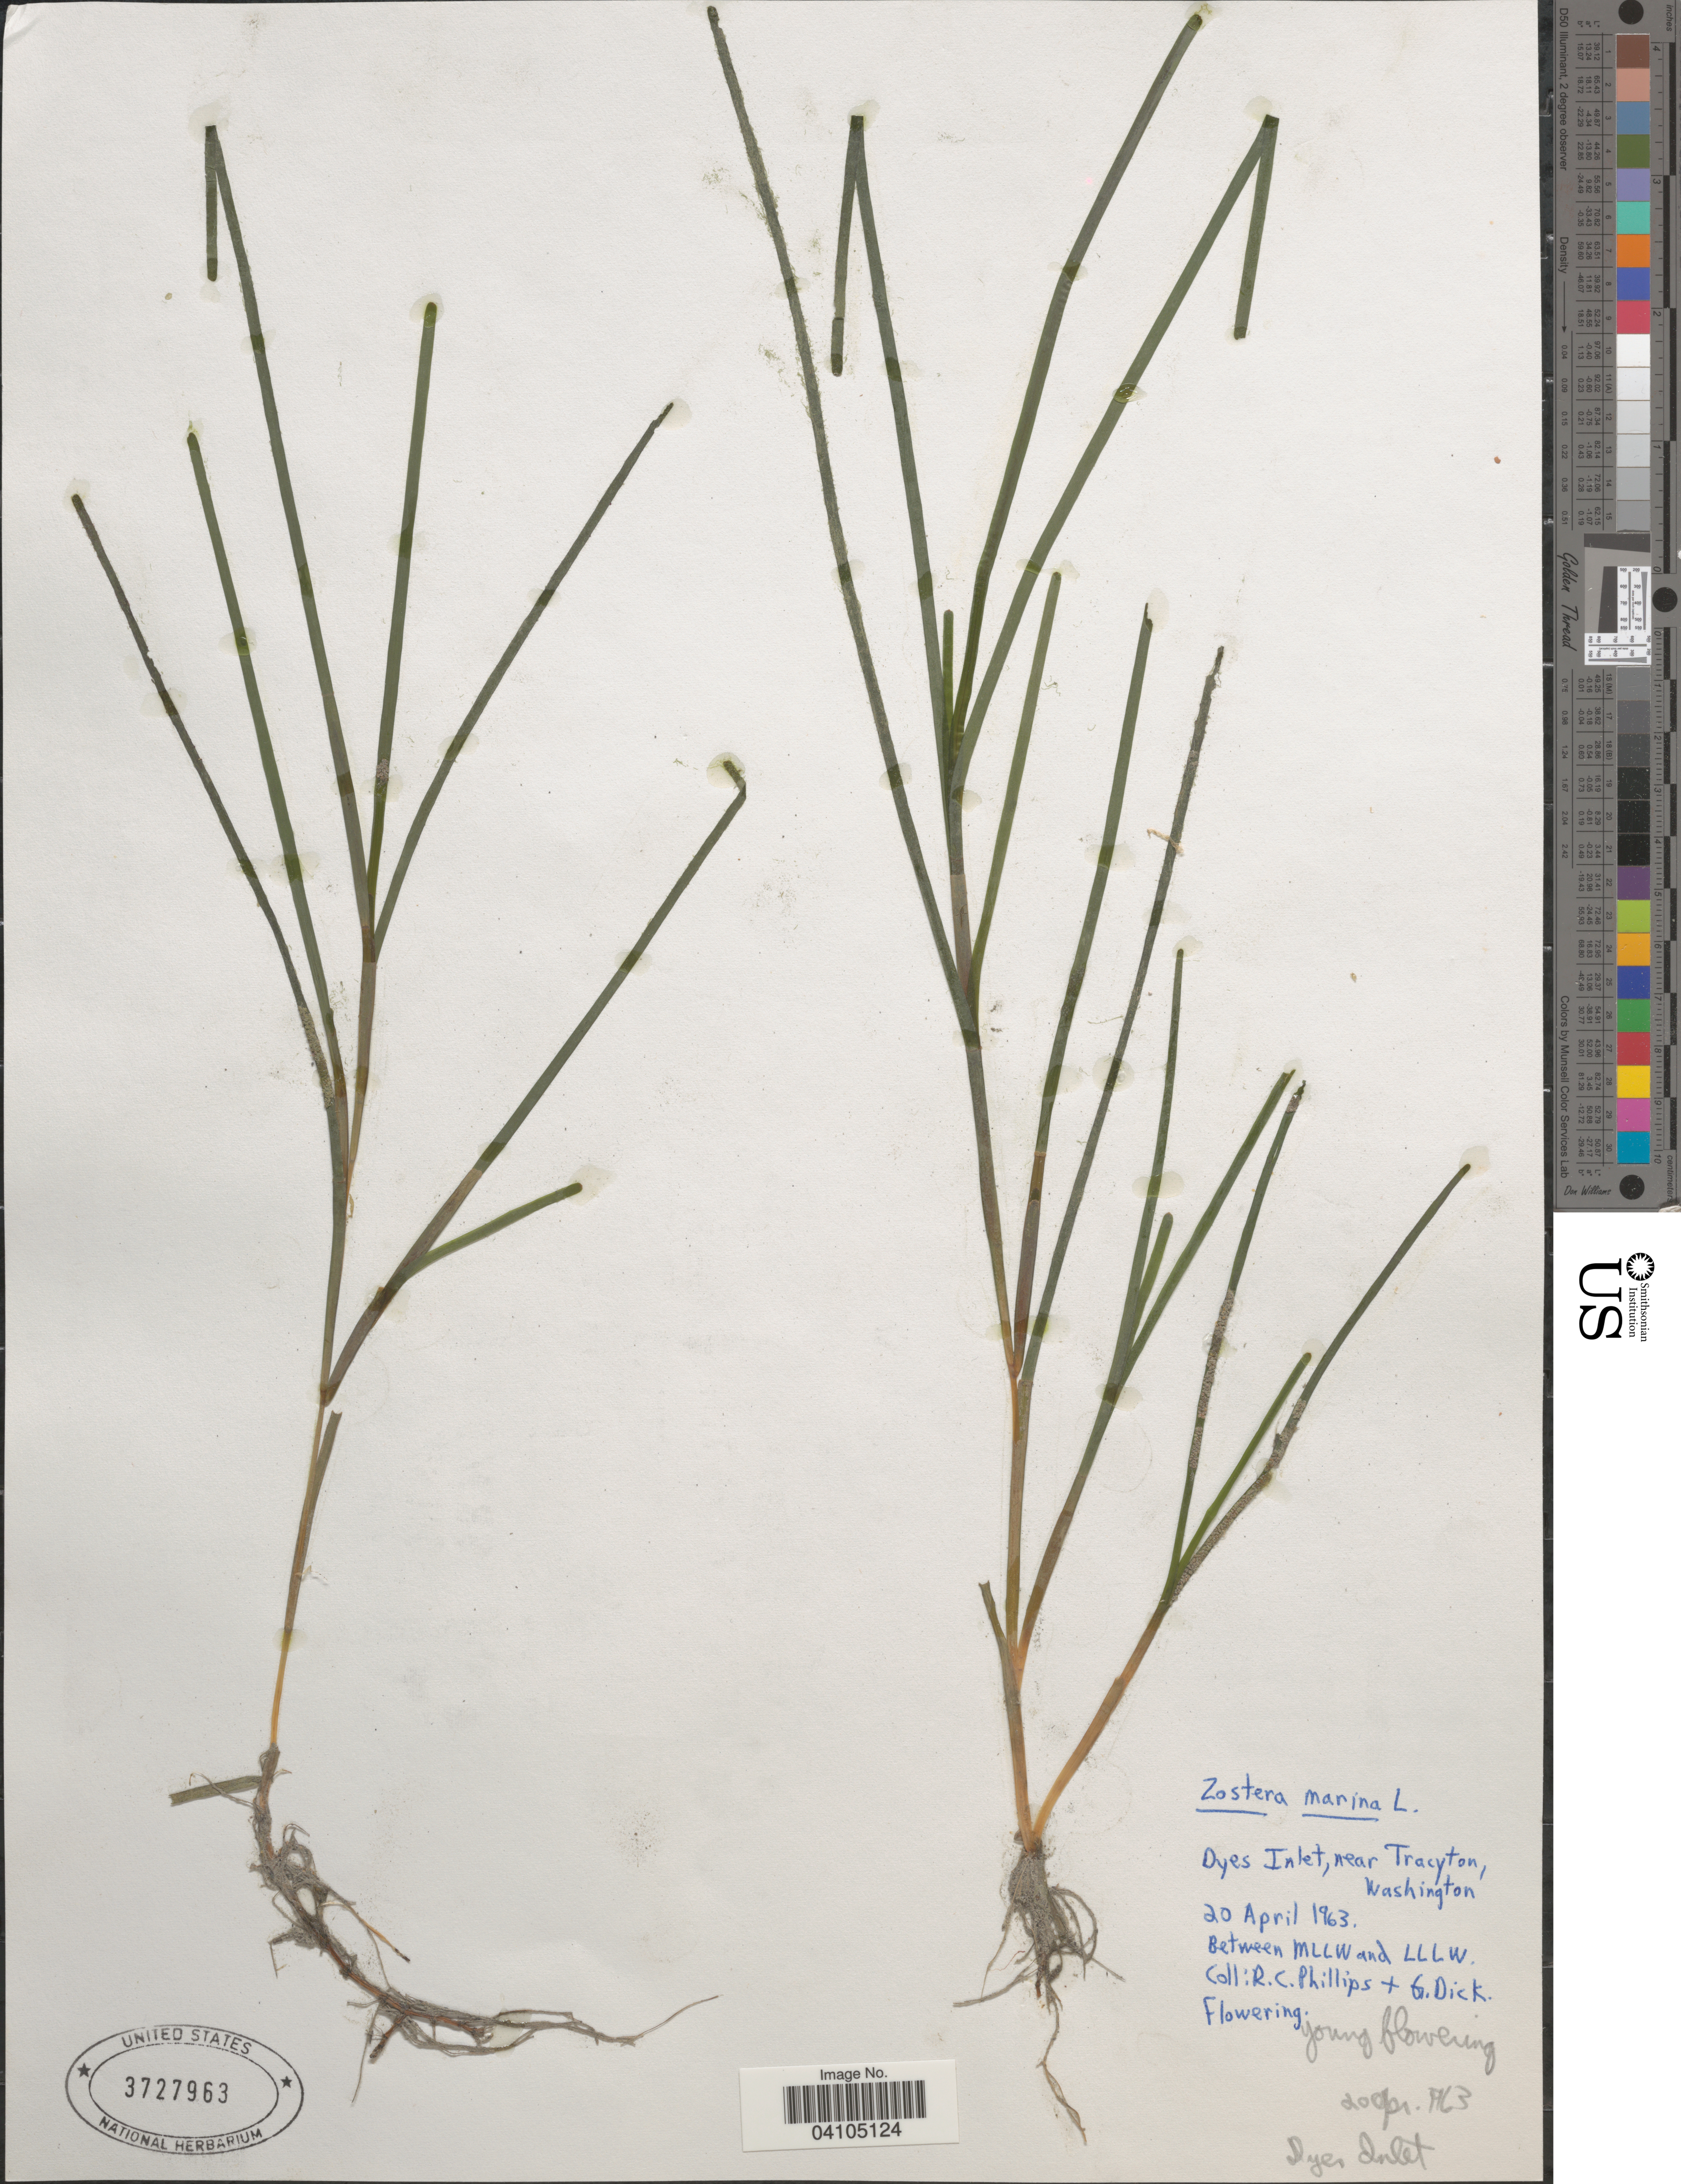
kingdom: Plantae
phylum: Tracheophyta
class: Liliopsida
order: Alismatales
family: Zosteraceae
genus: Zostera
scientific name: Zostera marina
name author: L.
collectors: R. C. Phillips & G. Dick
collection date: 1963-04-20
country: United States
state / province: Washington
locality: Dyes Inlet, near Tracyton.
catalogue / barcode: US 3727963